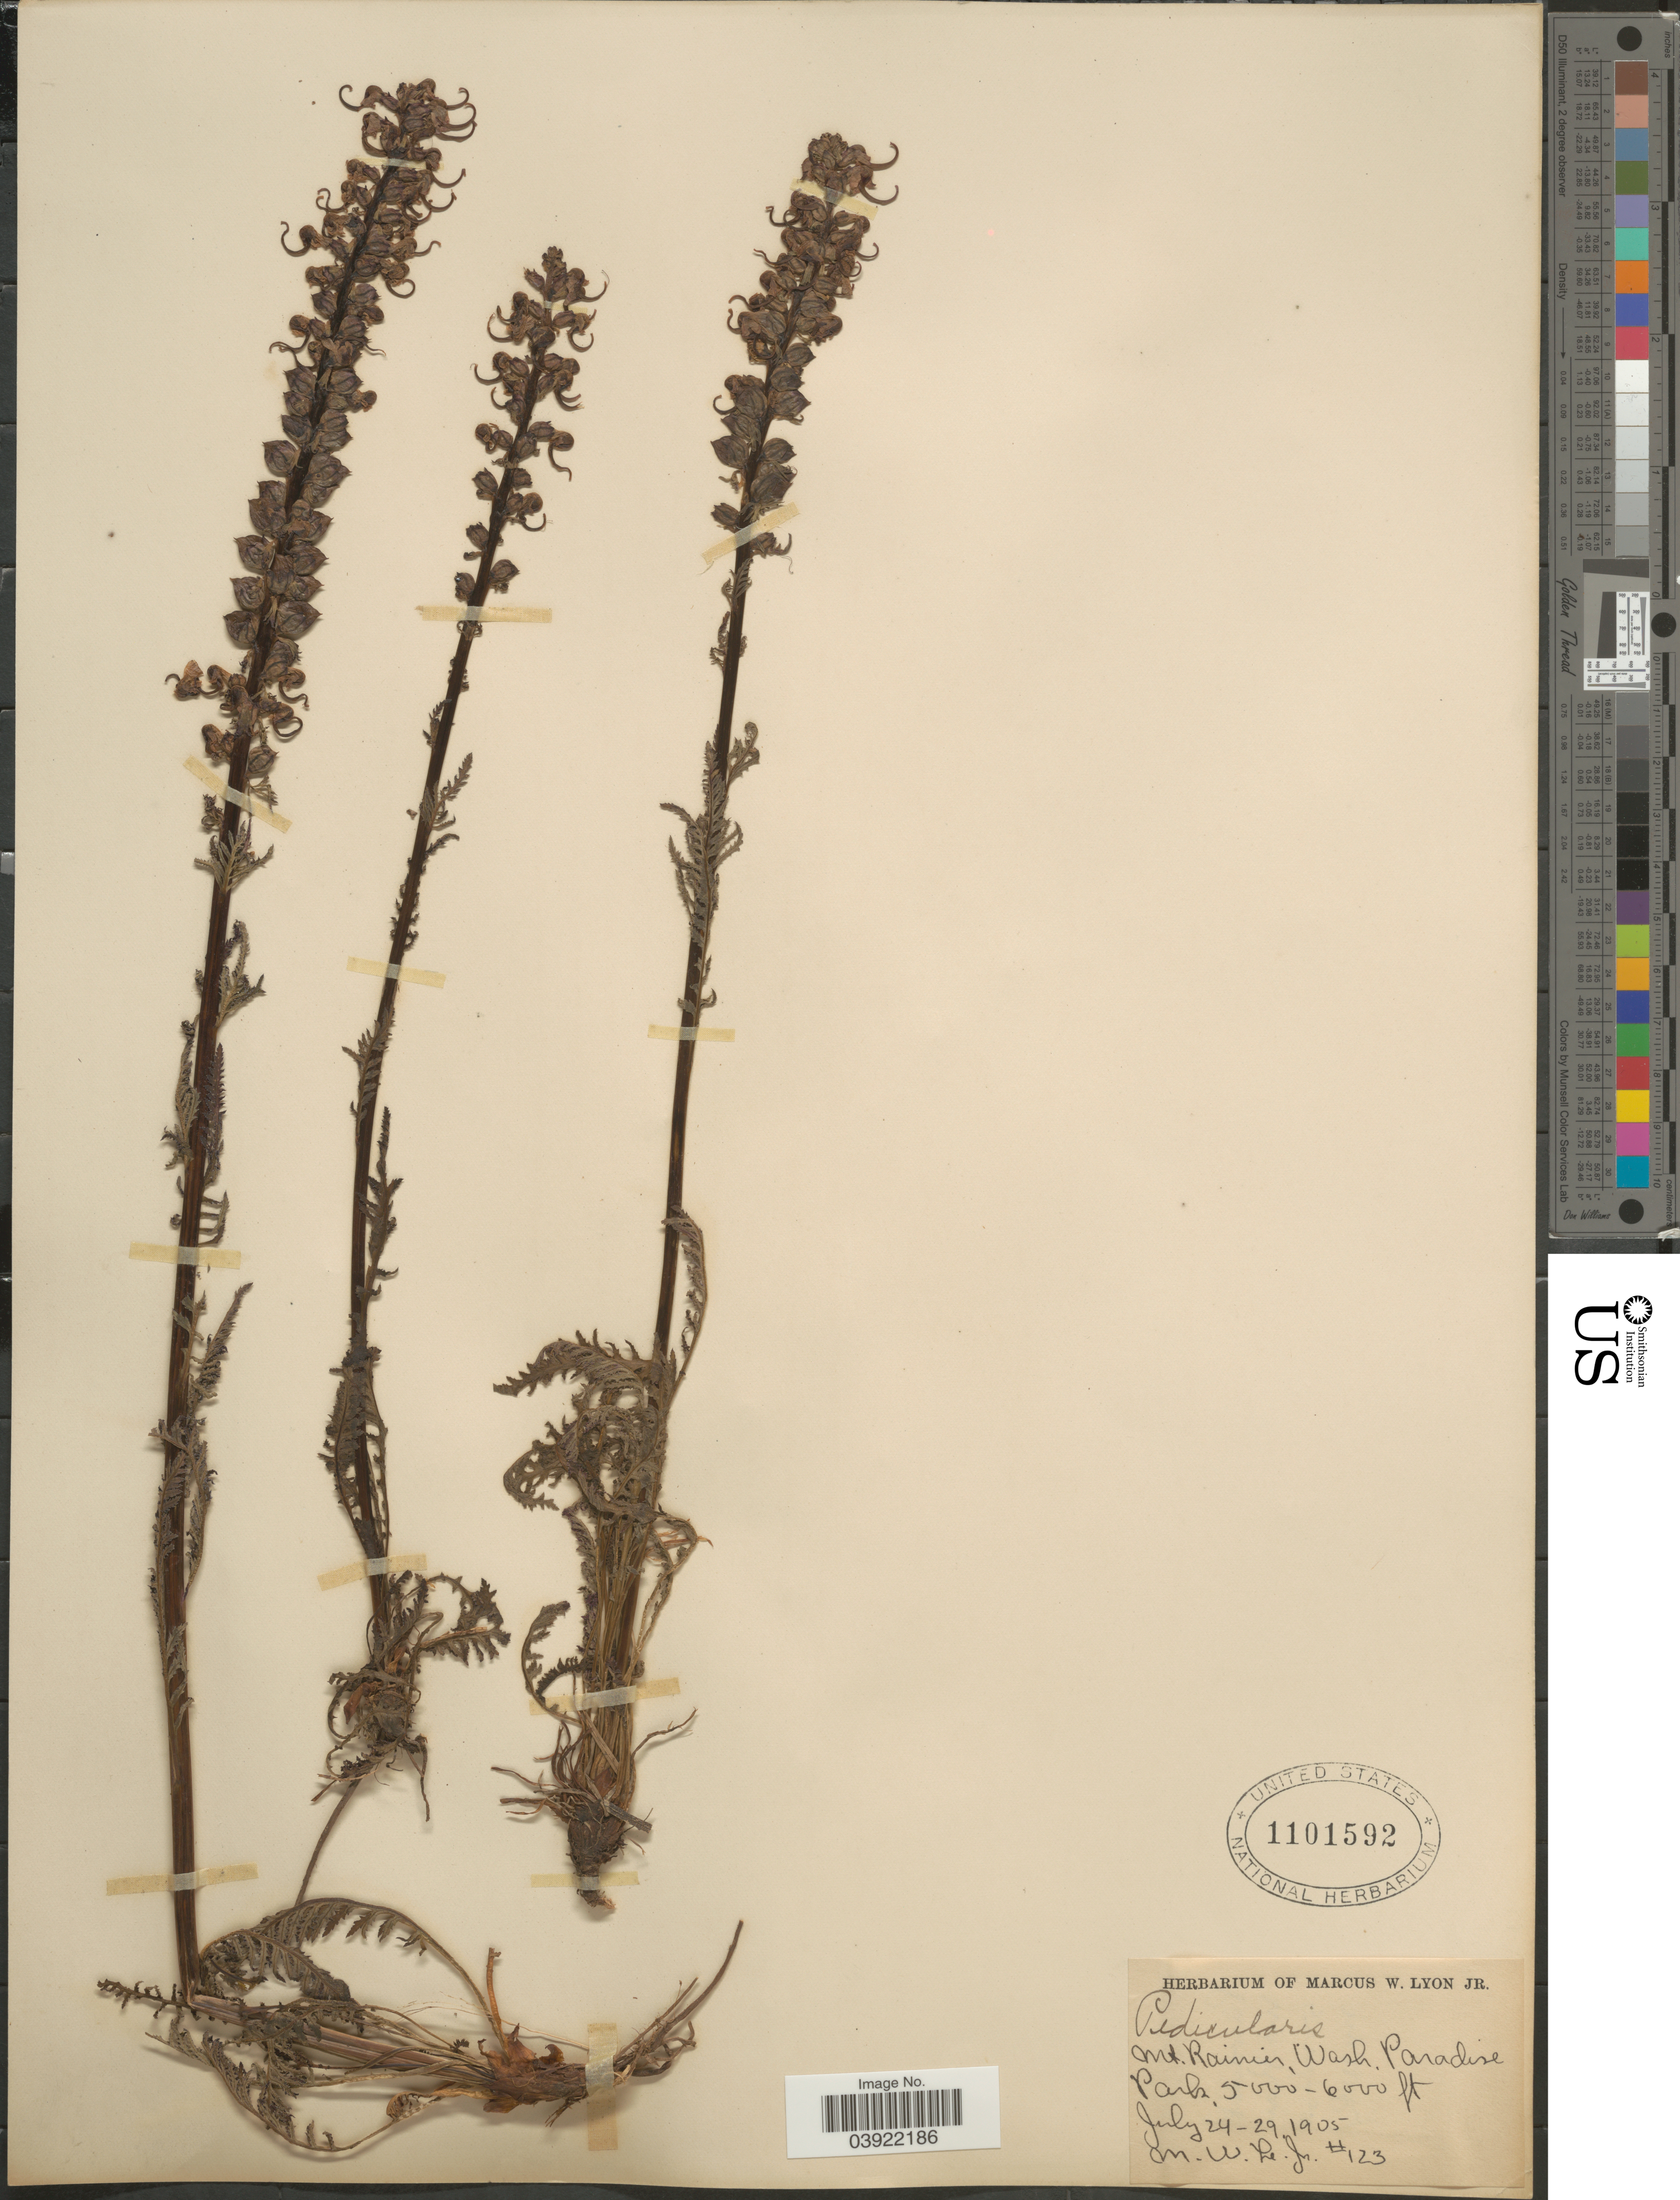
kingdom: Plantae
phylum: Tracheophyta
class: Magnoliopsida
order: Lamiales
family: Orobanchaceae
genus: Pedicularis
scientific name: Pedicularis groenlandica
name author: Retz.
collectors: M. W. Lyon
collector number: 123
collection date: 1905-07-24/1905-07-29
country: United States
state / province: Washington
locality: Mt. Rainier. Paradise Park.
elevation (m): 1524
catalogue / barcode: US 1101592